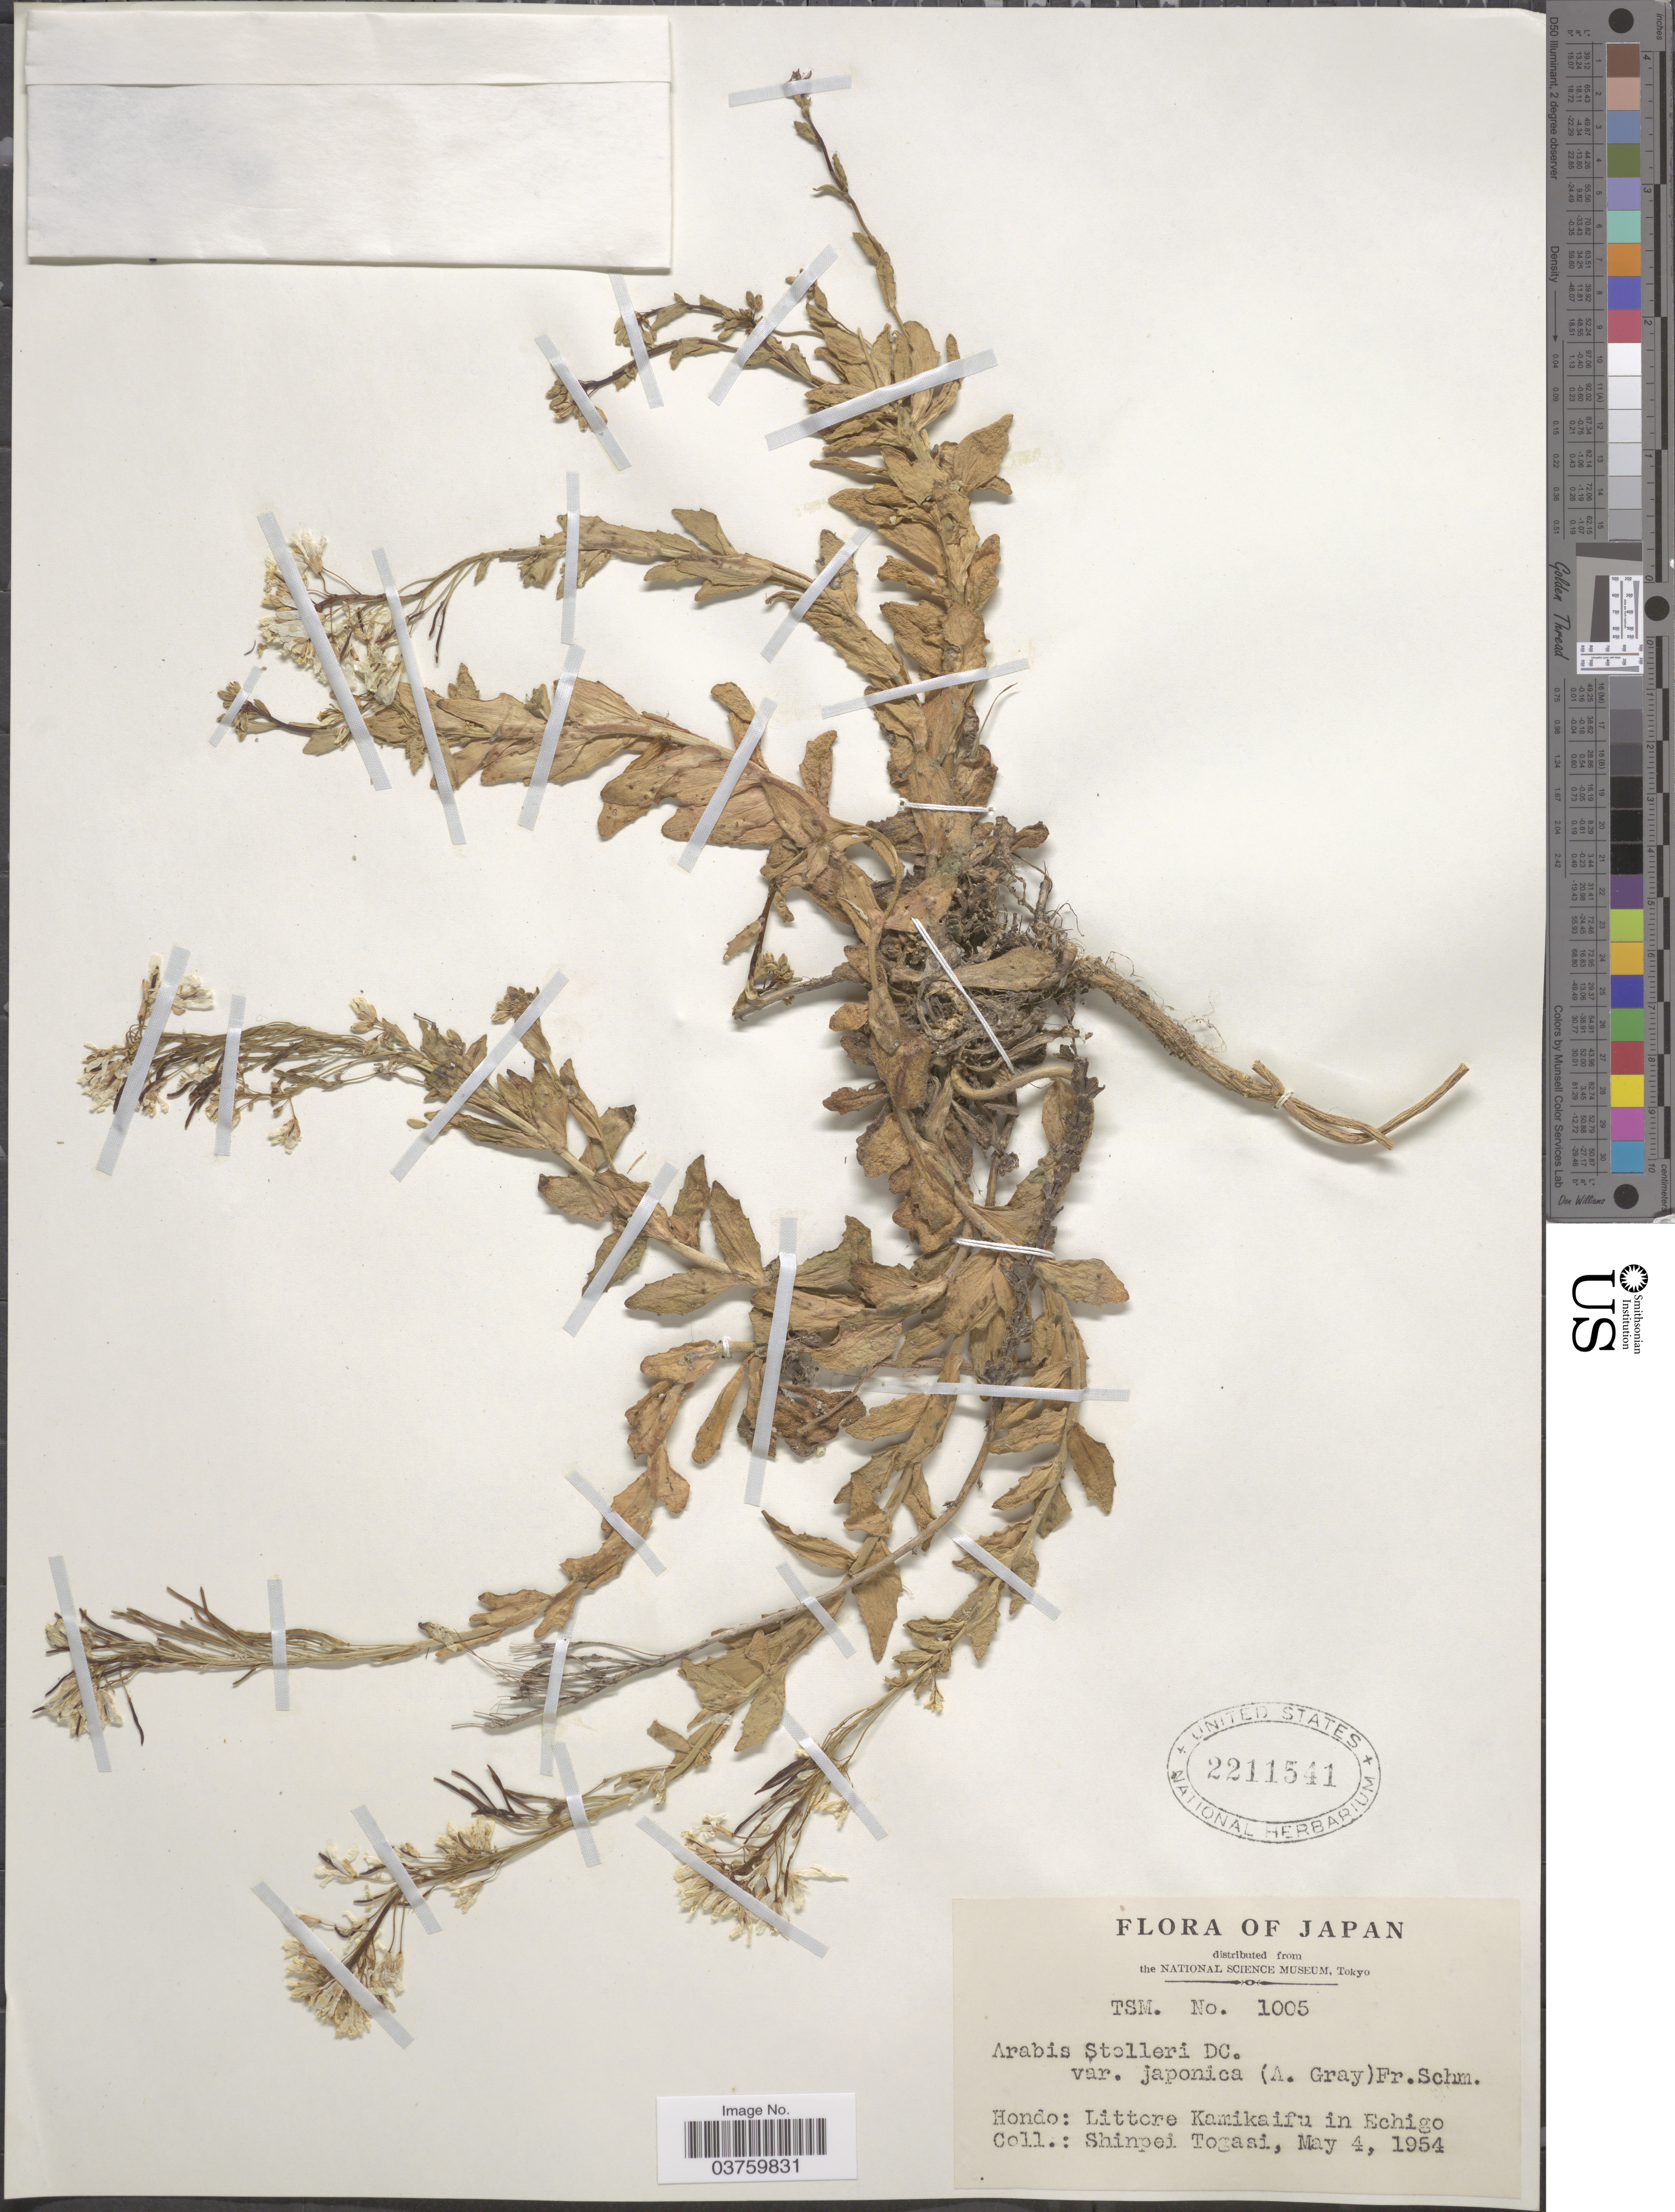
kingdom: Plantae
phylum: Tracheophyta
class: Magnoliopsida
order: Brassicales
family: Brassicaceae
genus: Arabis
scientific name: Arabis stelleri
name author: DC.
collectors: S. Togasi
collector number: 1005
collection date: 1954-05-04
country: Japan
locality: Hondo: Littore Kamikaifu in Echigo.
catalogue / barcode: US 2211541